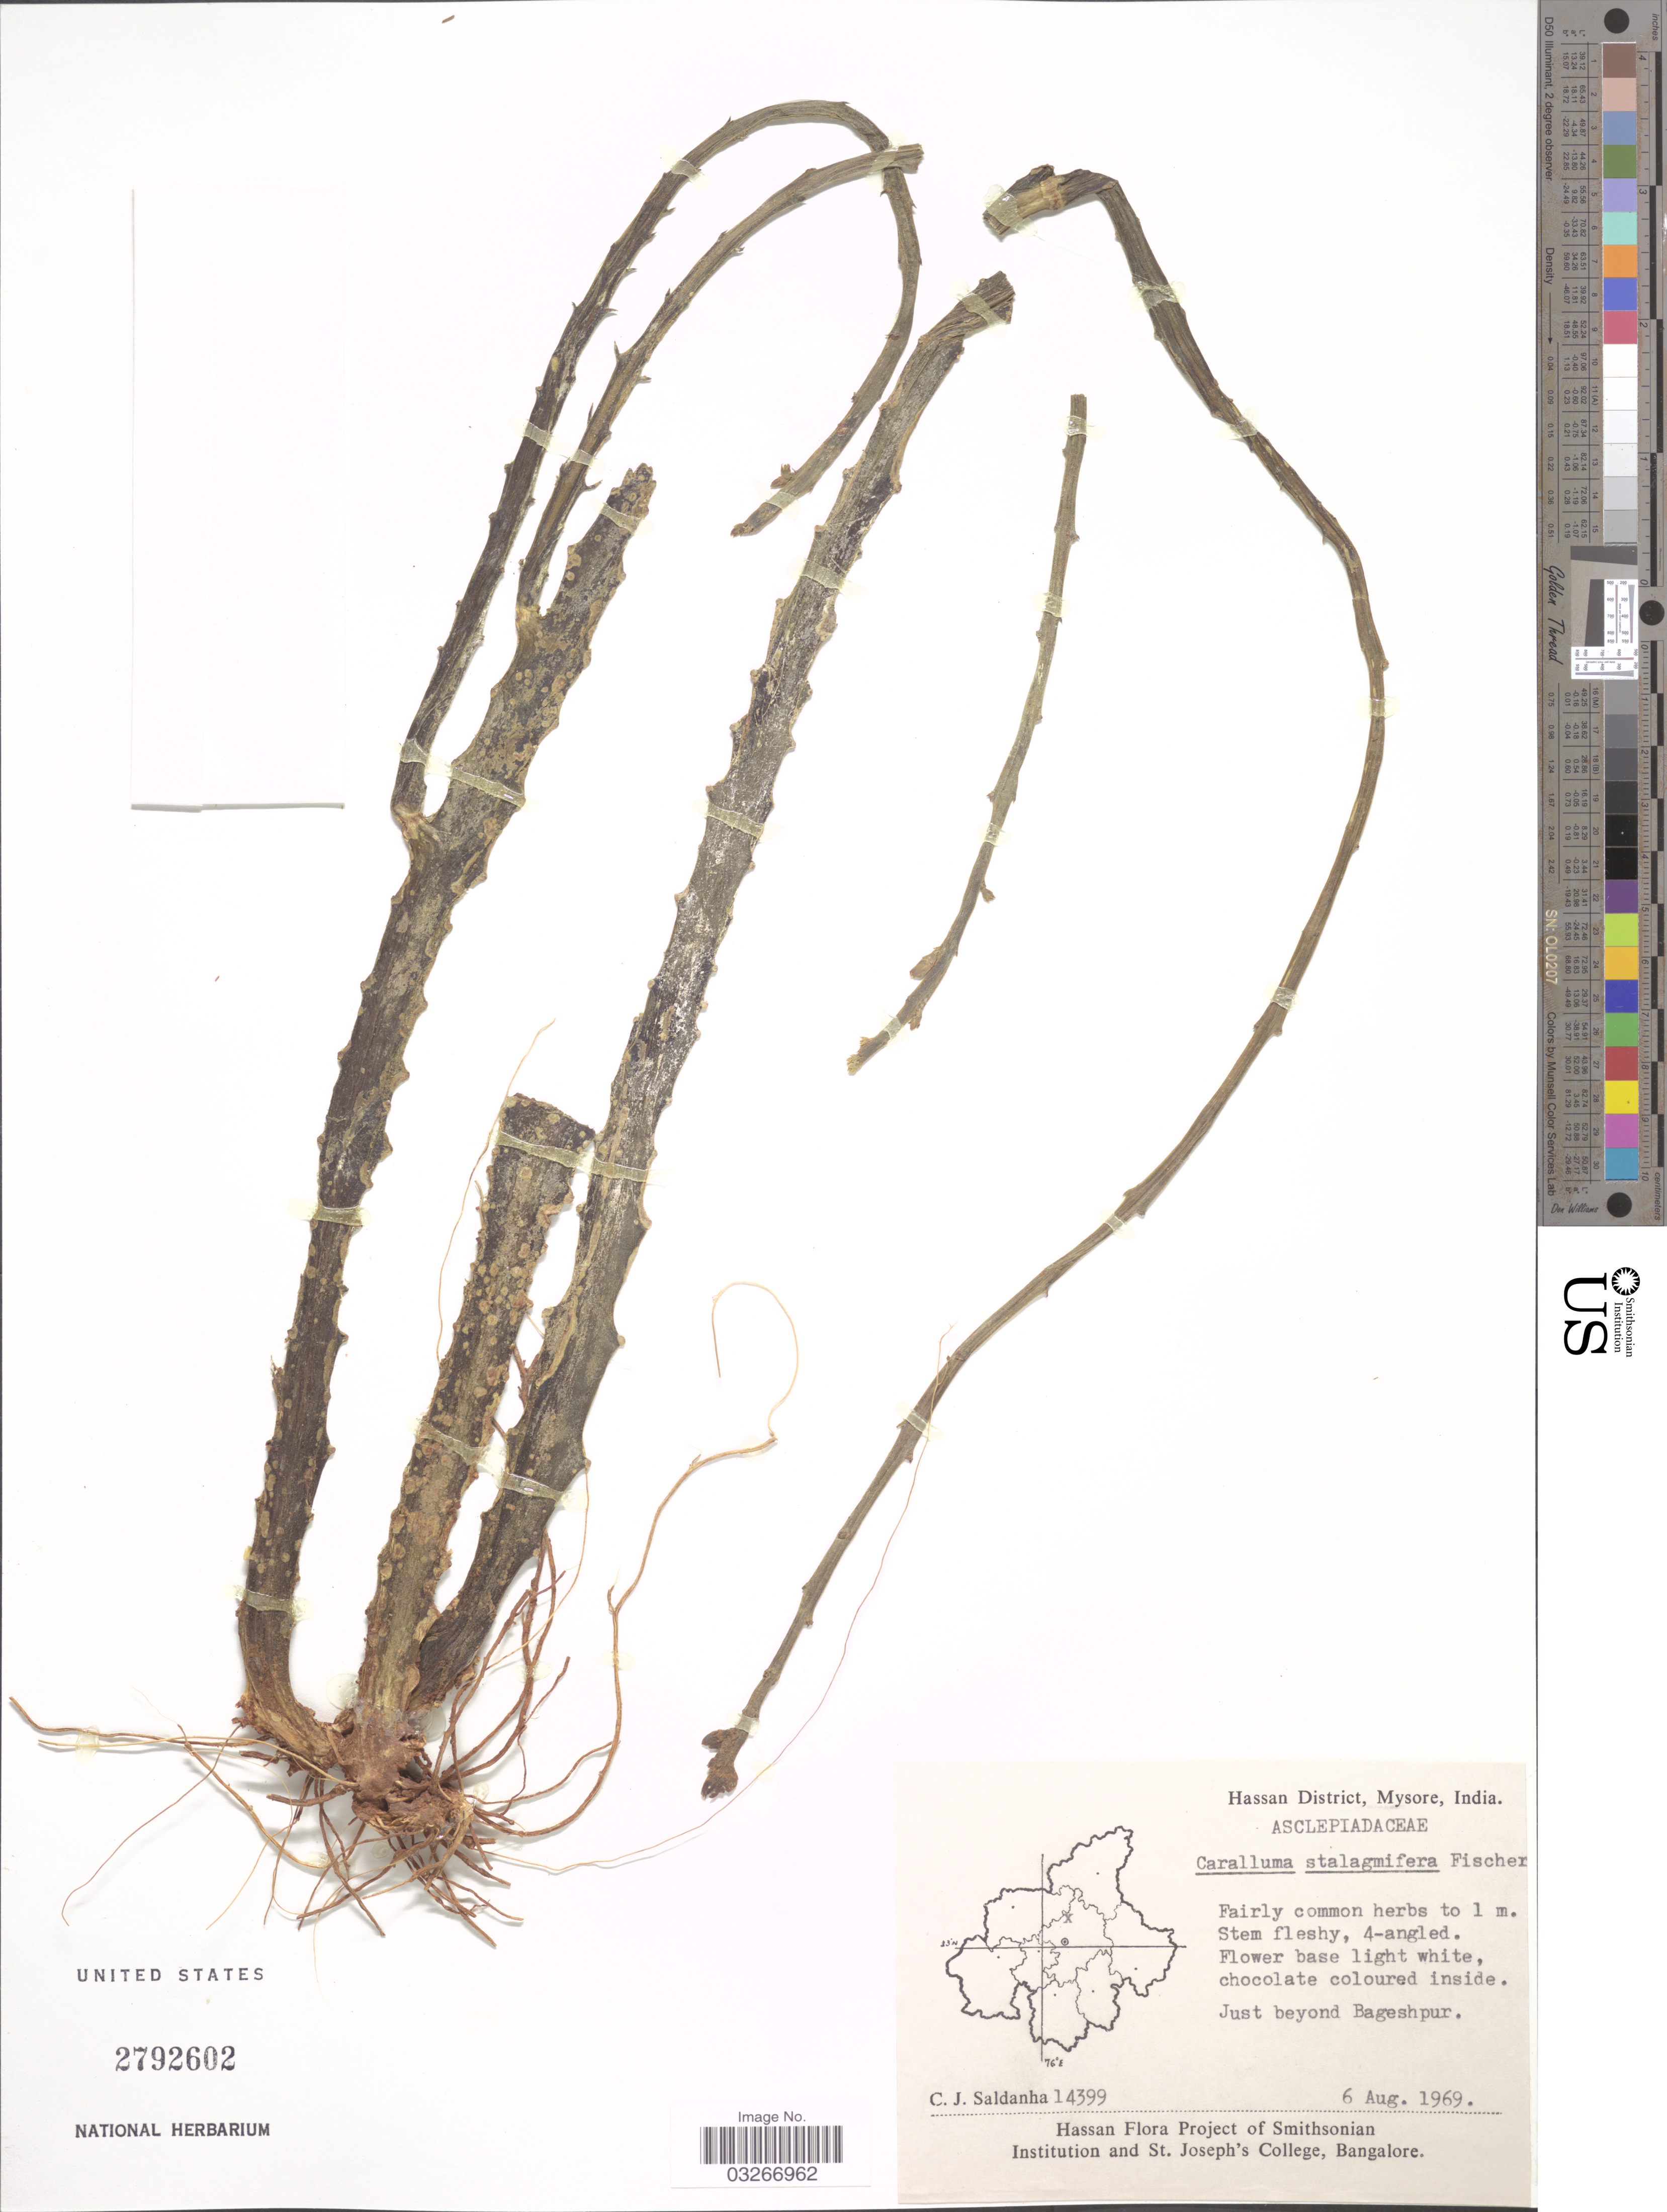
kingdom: Plantae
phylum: Tracheophyta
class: Magnoliopsida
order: Gentianales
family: Apocynaceae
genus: Caralluma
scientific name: Caralluma stalagmifera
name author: C.E.C. Fisch.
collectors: C. J. Saldanha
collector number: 14399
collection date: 1969-08-06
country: India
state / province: Karnataka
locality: Hassan District, Mysore. Just beyond Bageshpur.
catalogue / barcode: US 2792602